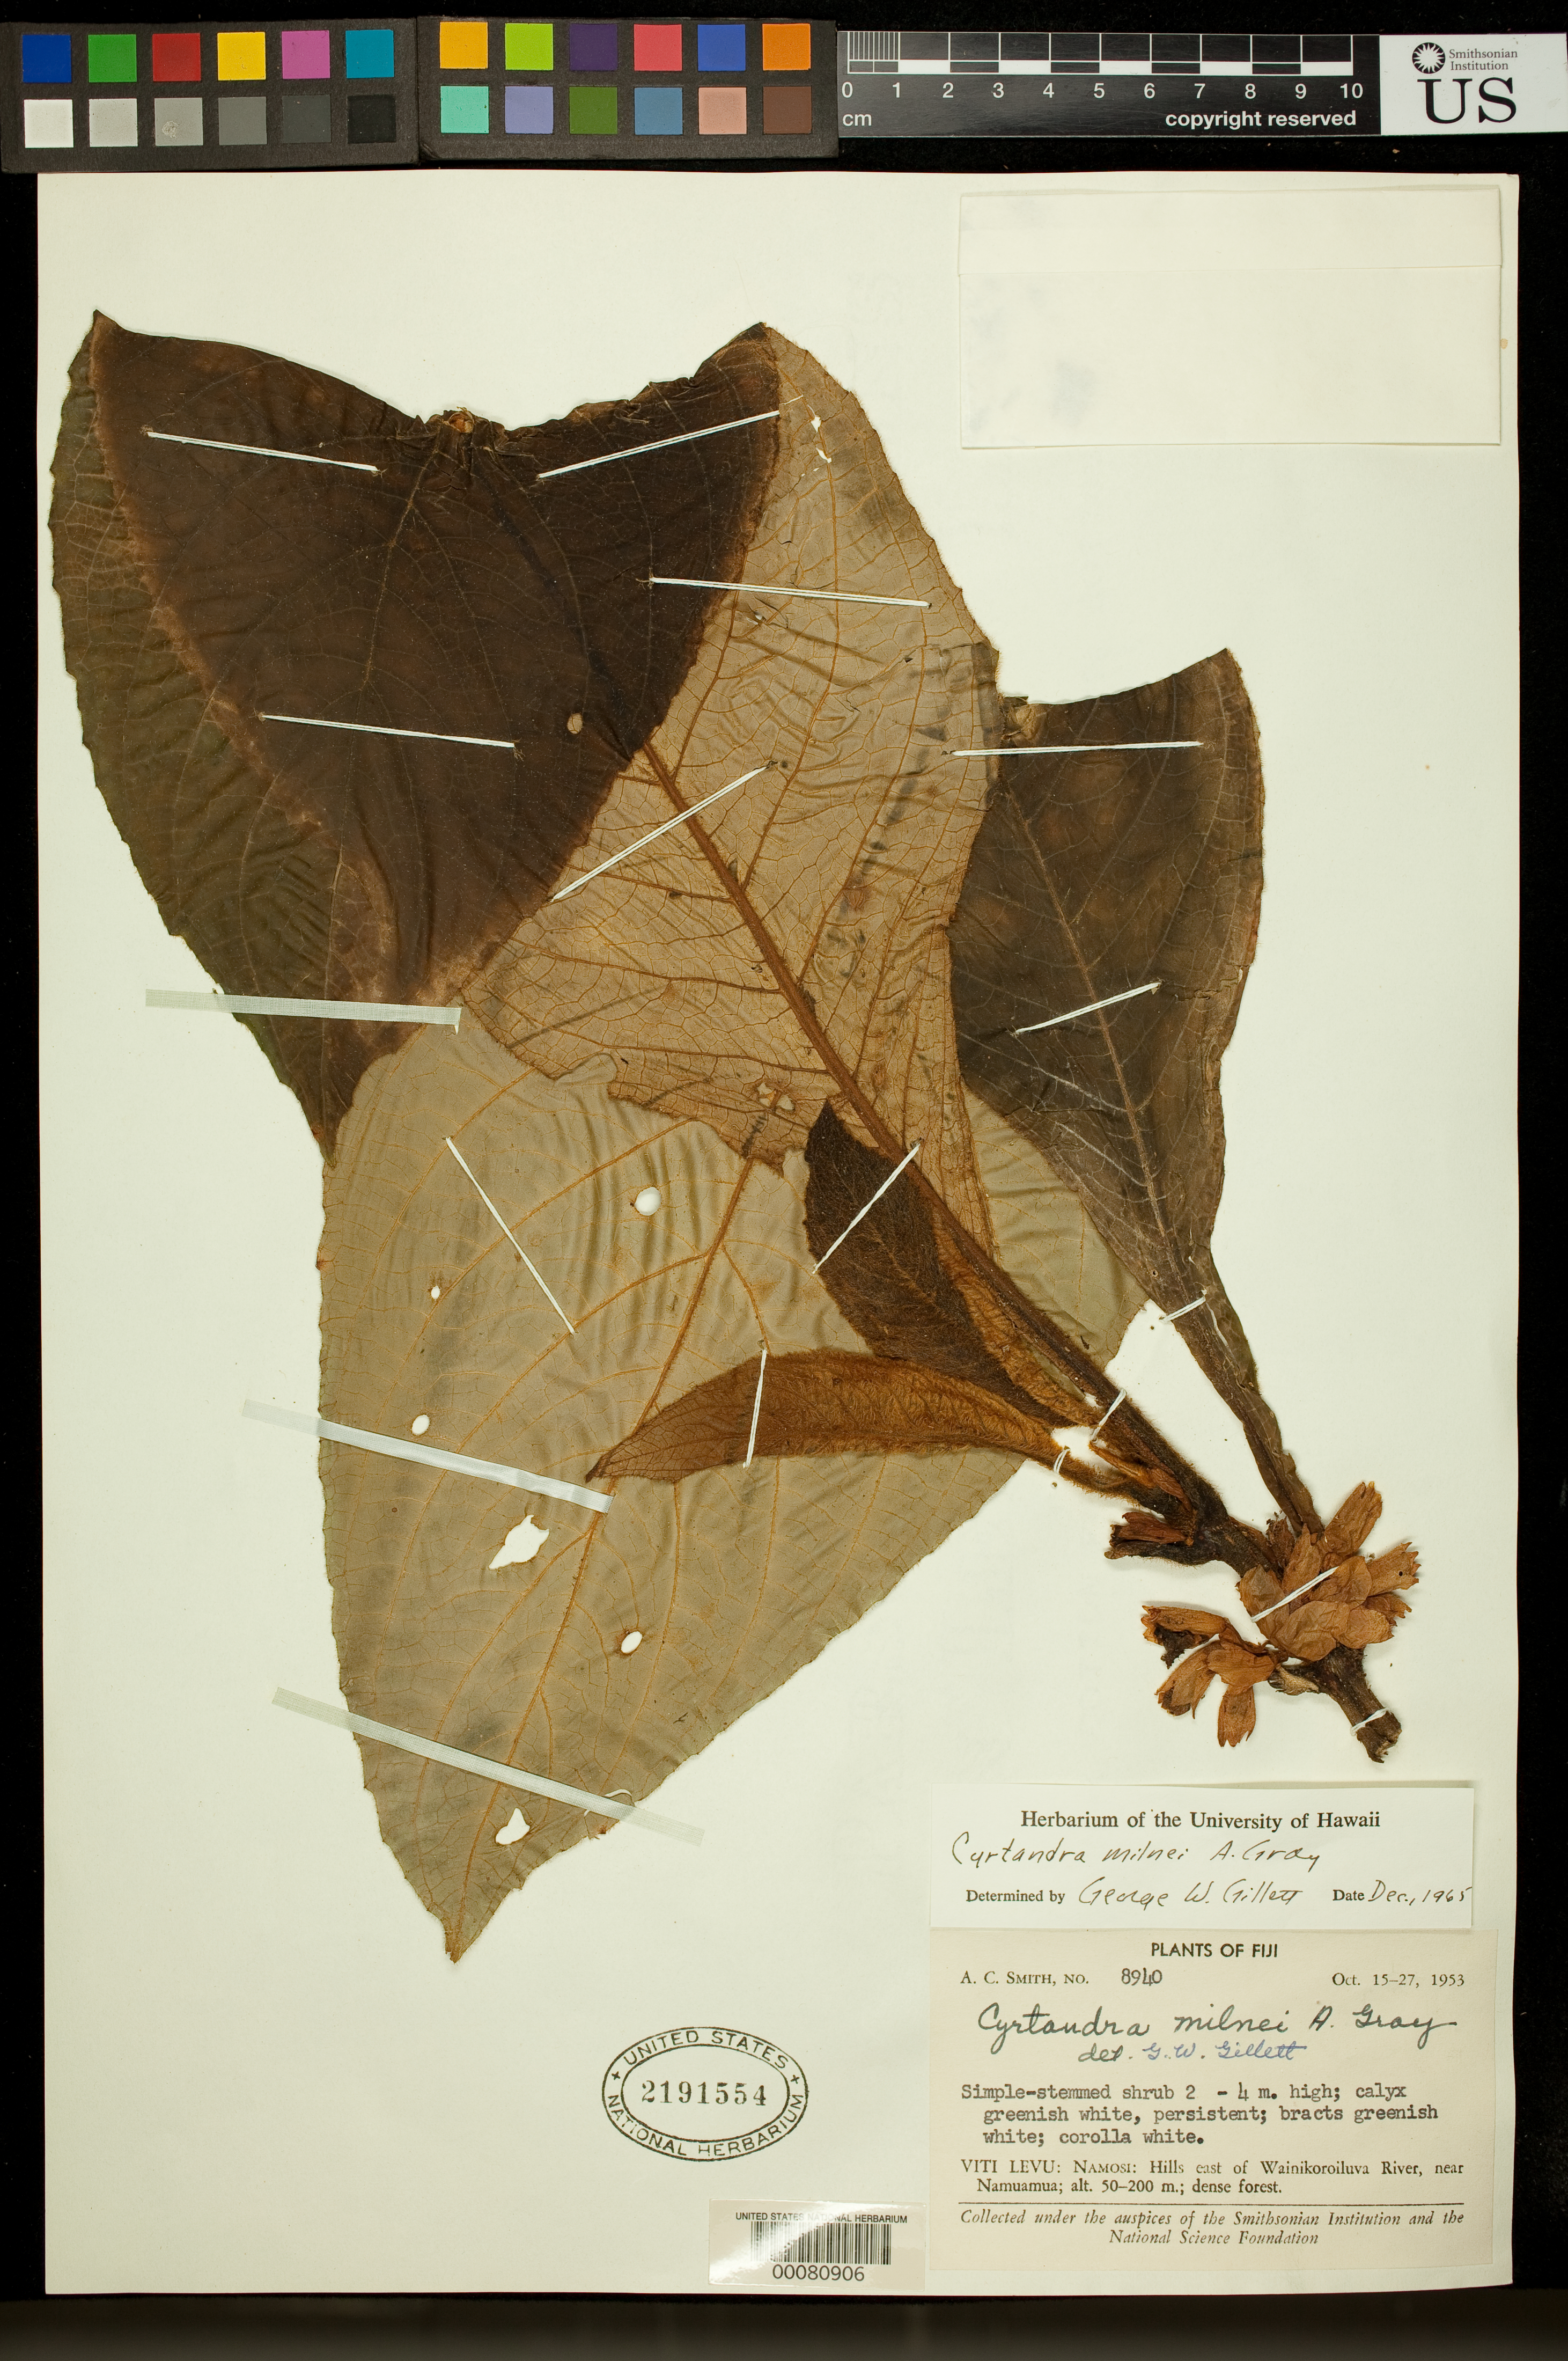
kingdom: Plantae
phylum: Tracheophyta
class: Magnoliopsida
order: Lamiales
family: Gesneriaceae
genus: Cyrtandra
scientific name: Cyrtandra milnei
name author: Seem.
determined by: Johnson, Melissa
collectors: A. C. Smith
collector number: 8940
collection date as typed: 15-27 Oct 1953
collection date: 1953-10-15/1953-10-27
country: Fiji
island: Viti Levu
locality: Namosi, hills e of wainikoroiluva river, near namuamua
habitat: Dense forest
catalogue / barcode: US 2191554